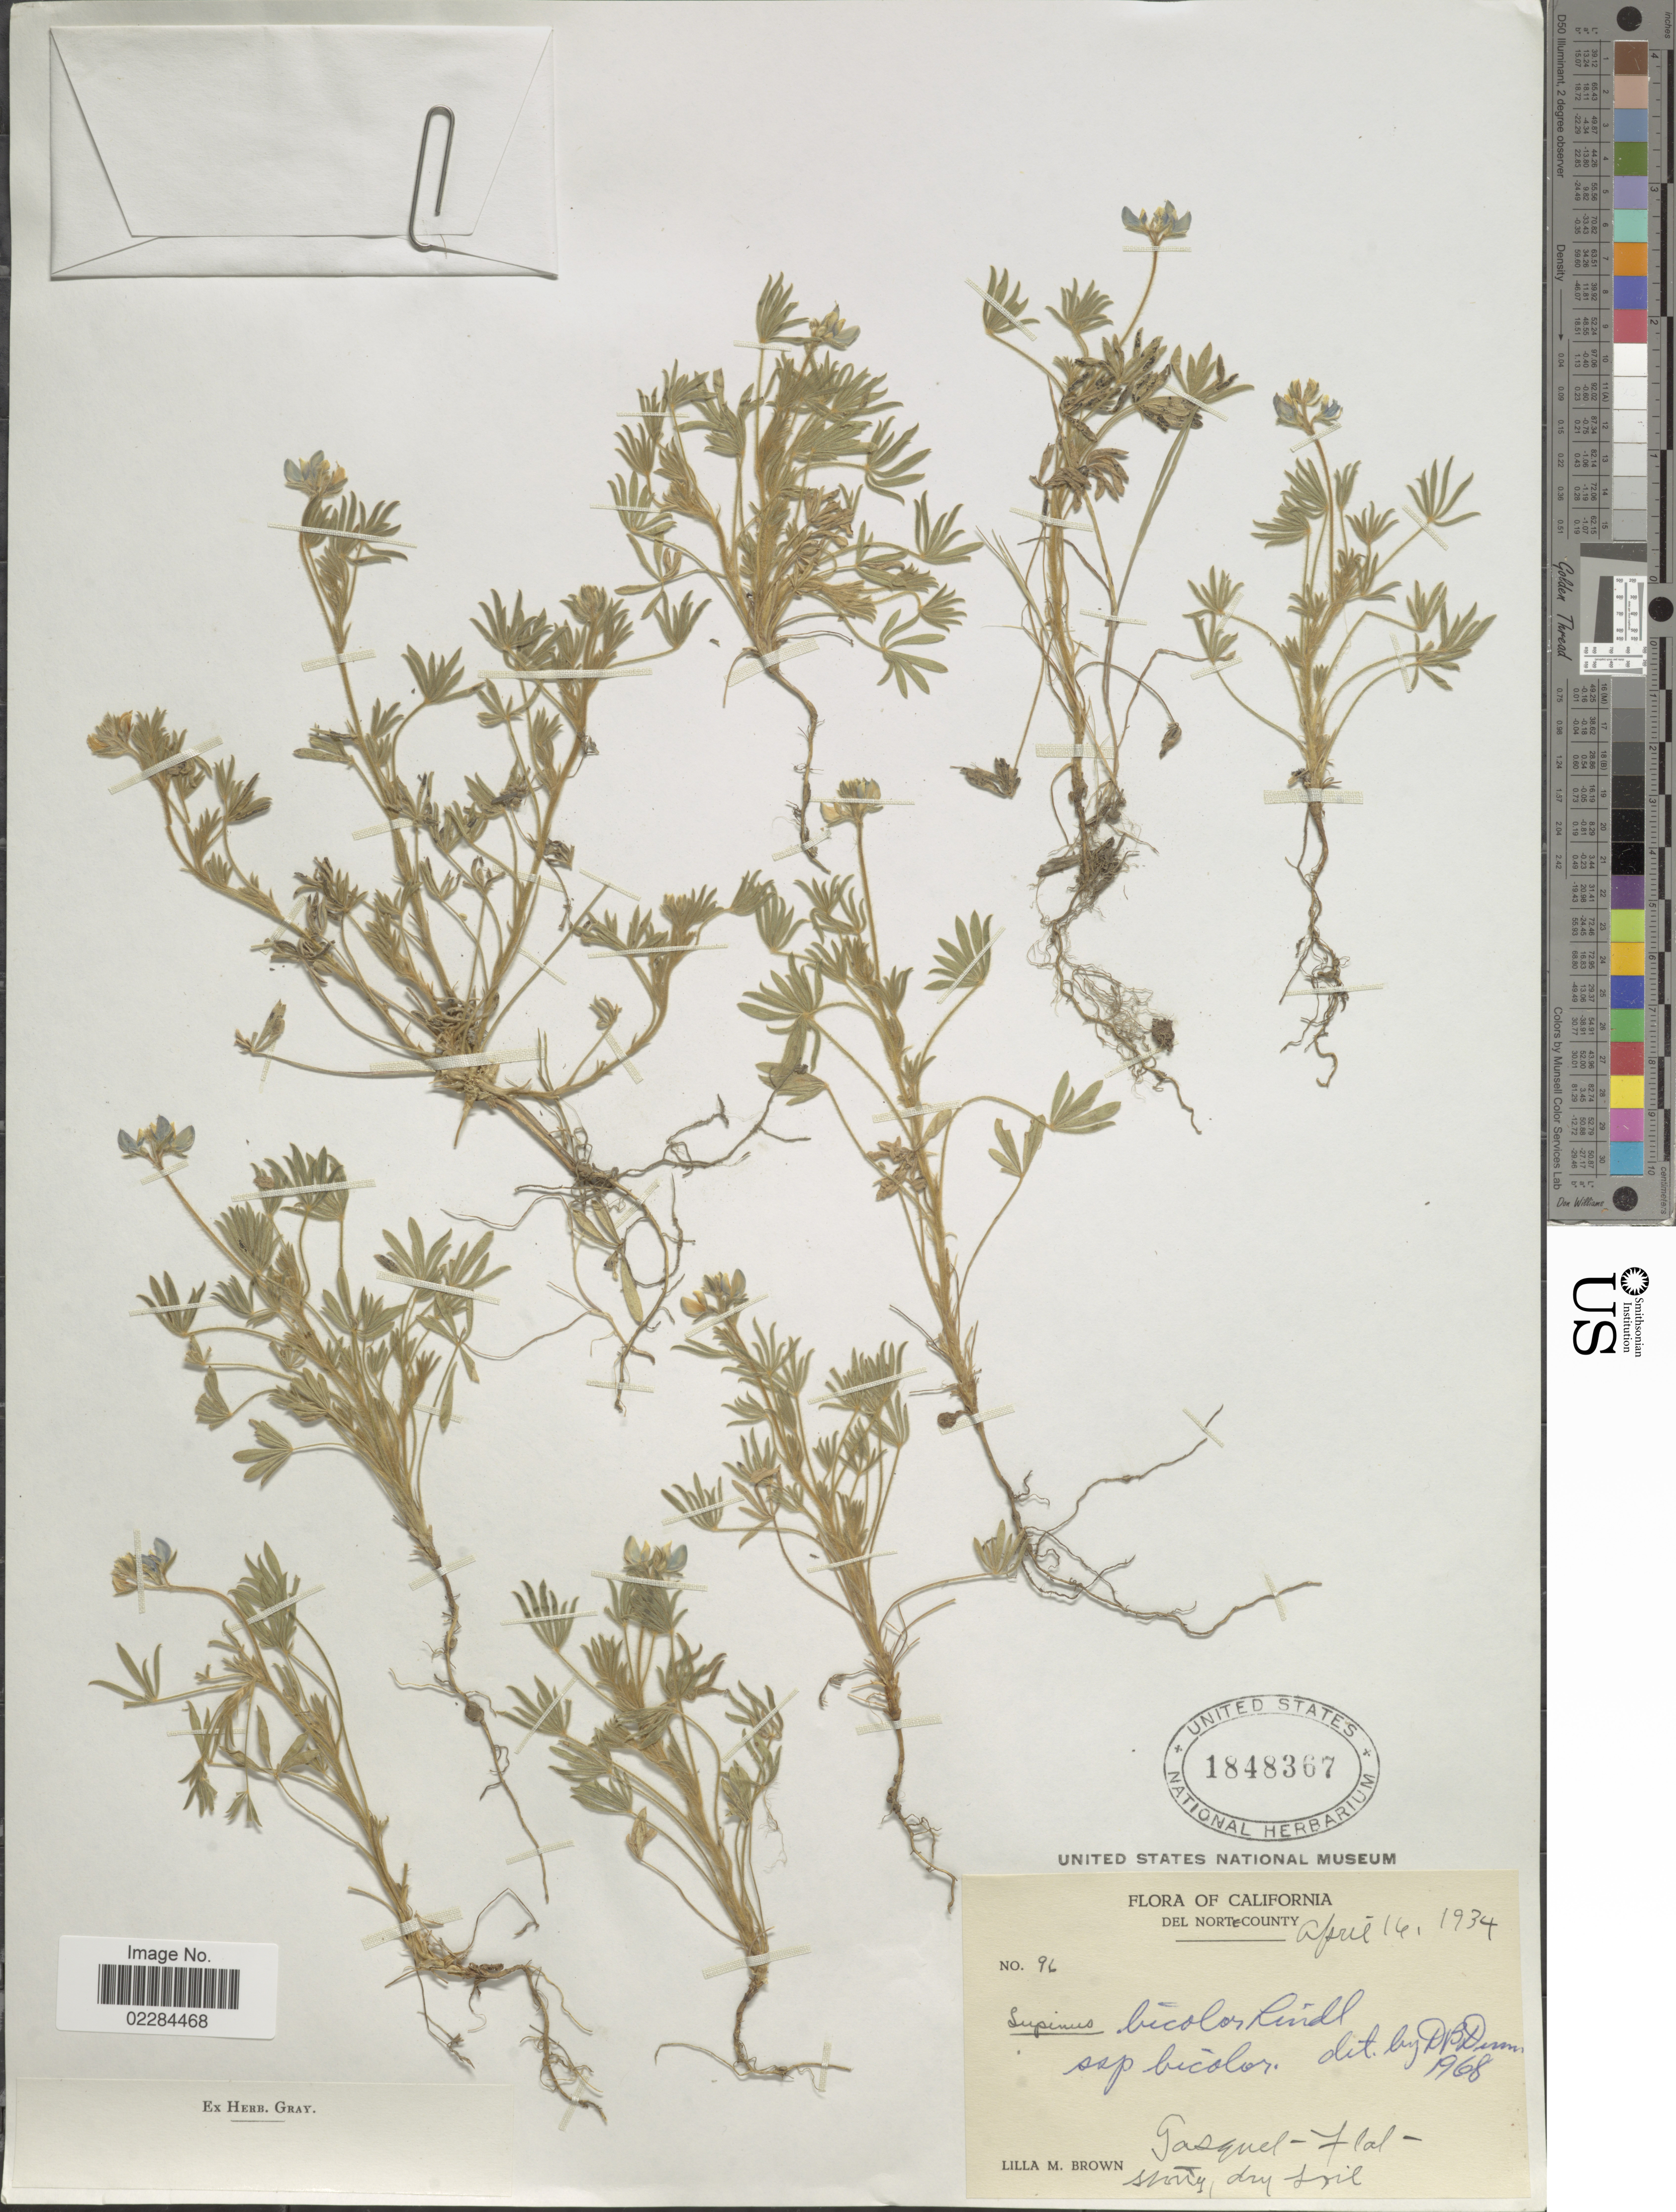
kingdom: Plantae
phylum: Tracheophyta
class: Magnoliopsida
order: Fabales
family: Fabaceae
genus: Lupinus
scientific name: Lupinus bicolor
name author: Lindl.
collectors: L. M. Brown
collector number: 96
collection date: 1934-04-14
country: United States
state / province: California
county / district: Del Norte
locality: Del Norte County. Gasquel - flat.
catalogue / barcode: US 1848367